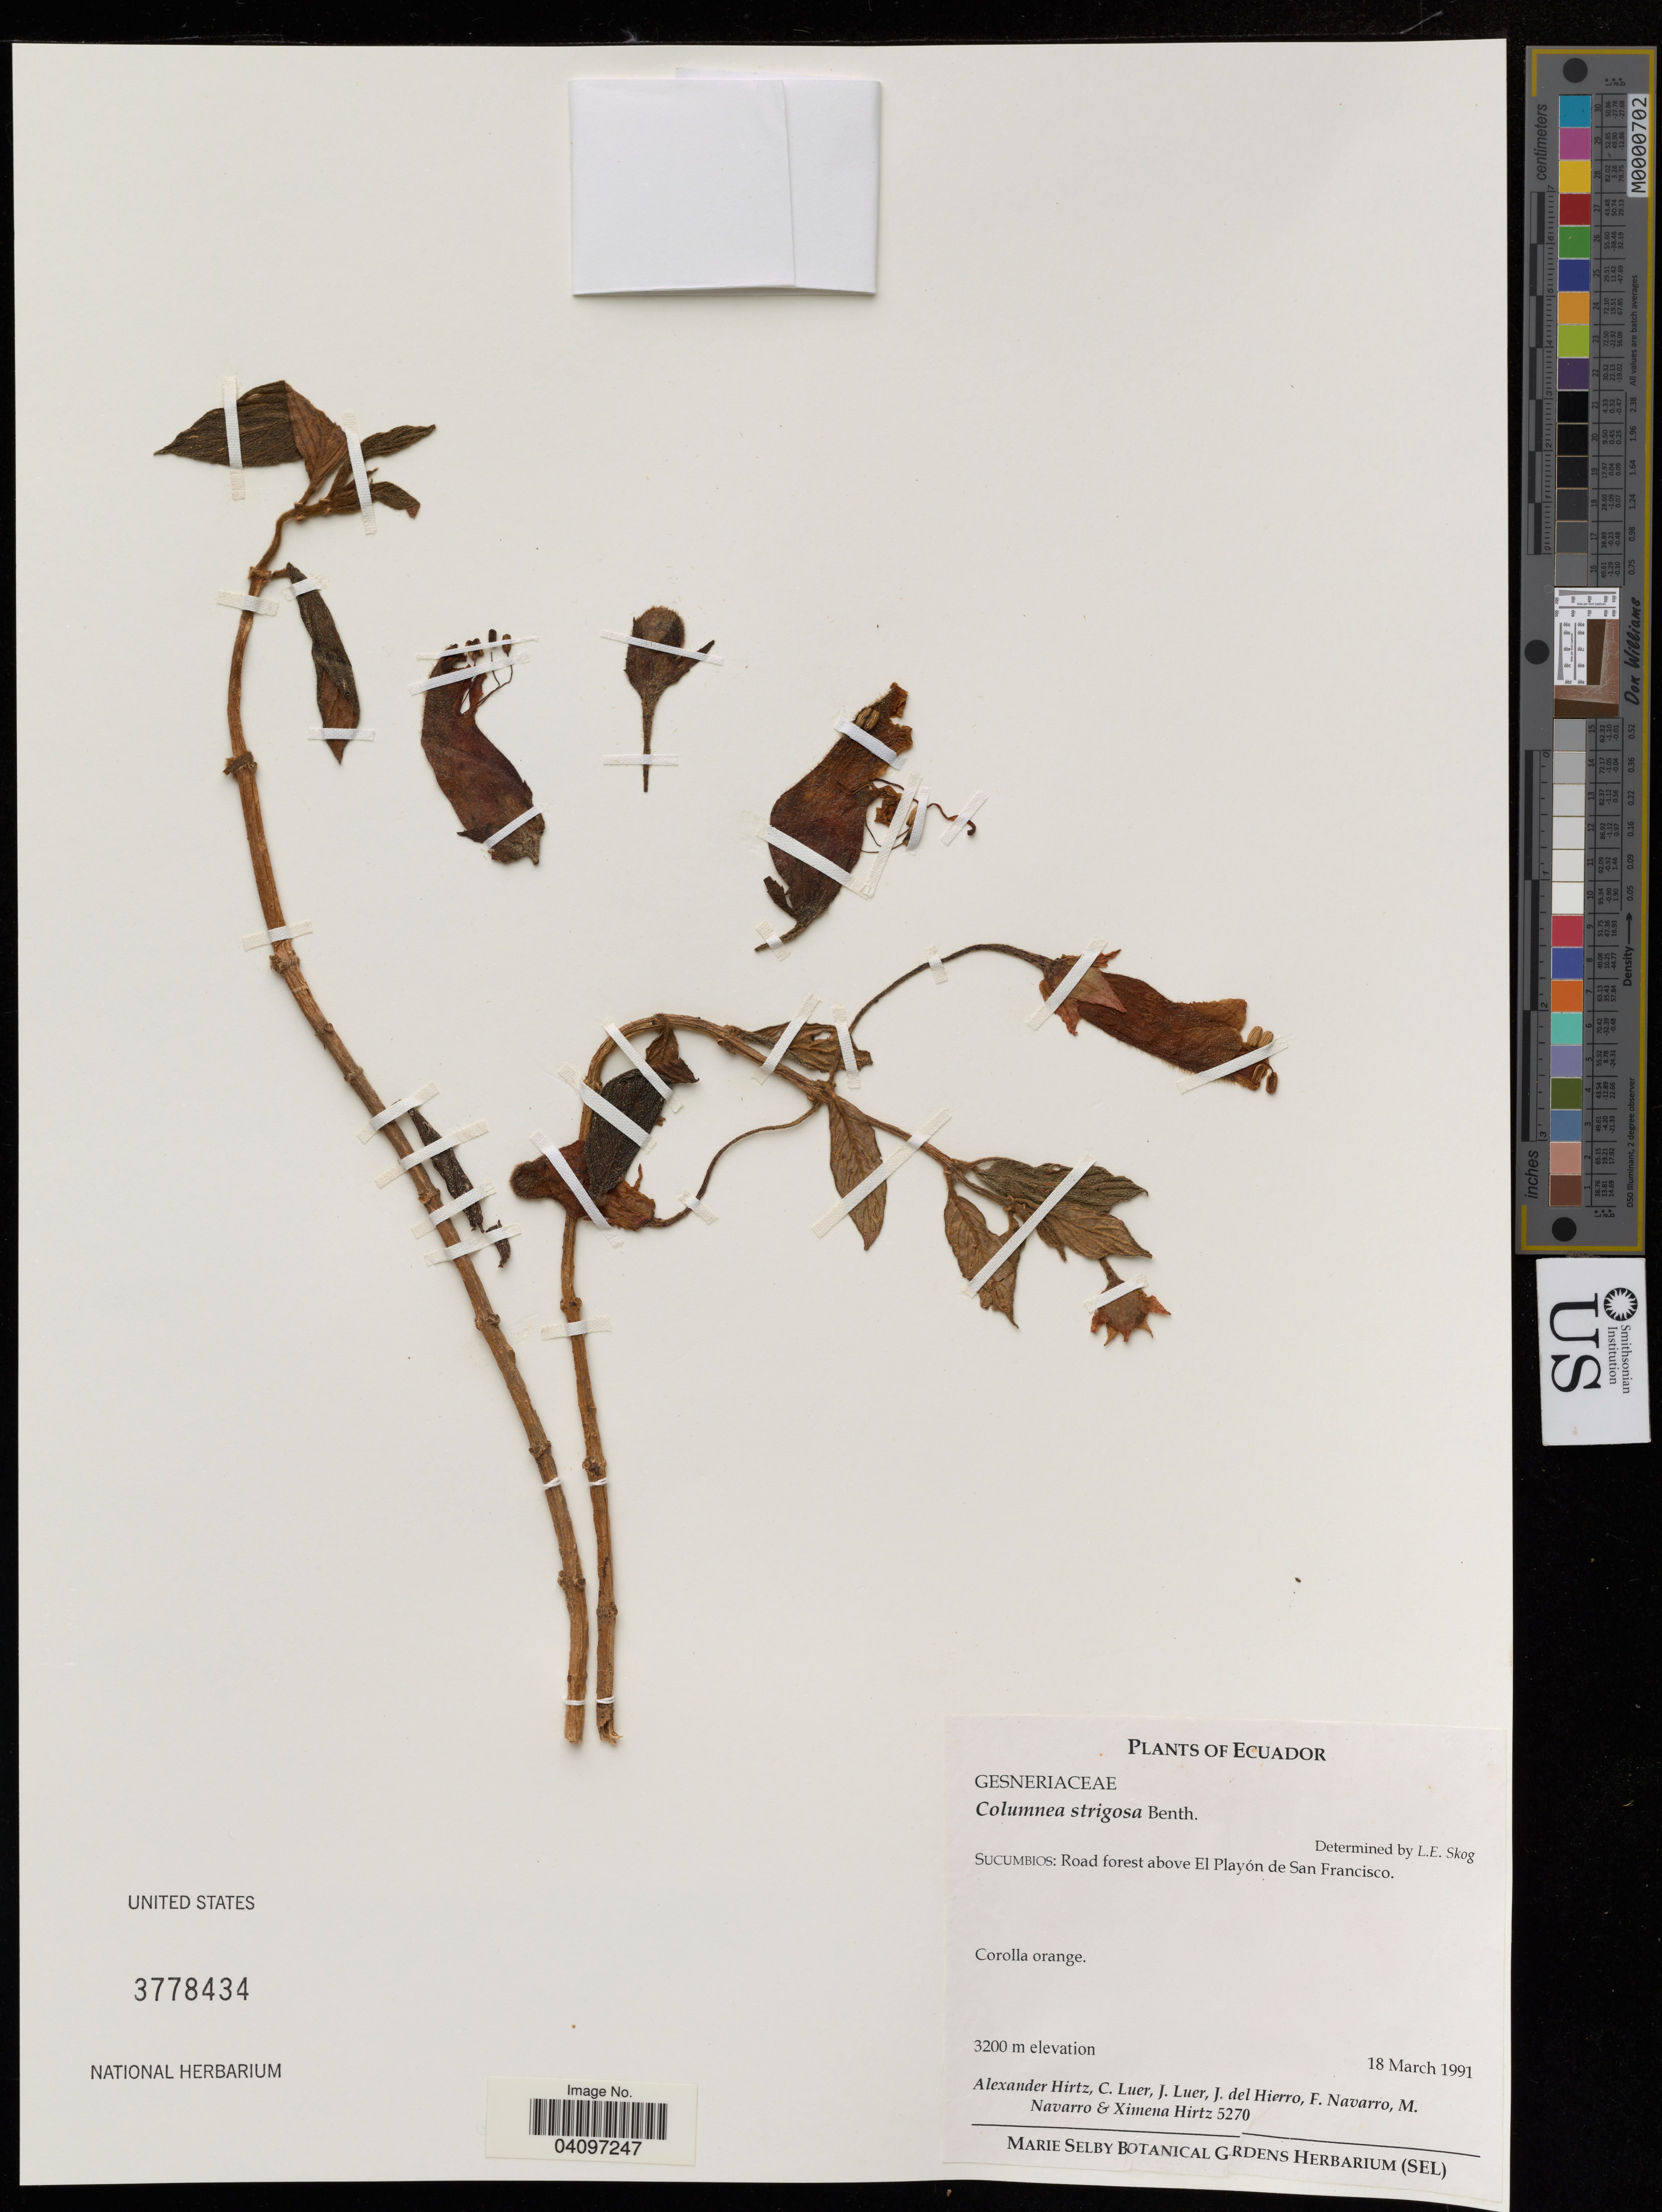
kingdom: Plantae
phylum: Tracheophyta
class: Magnoliopsida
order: Lamiales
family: Gesneriaceae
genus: Columnea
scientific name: Columnea strigosa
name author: Benth.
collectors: A. Hirtz, C. Luer & J. Luer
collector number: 5270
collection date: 1991-03-18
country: Ecuador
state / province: Sucumbíos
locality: Sucumbios: Road forest above El Playón de San Francisco.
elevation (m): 3200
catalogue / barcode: US 3778434